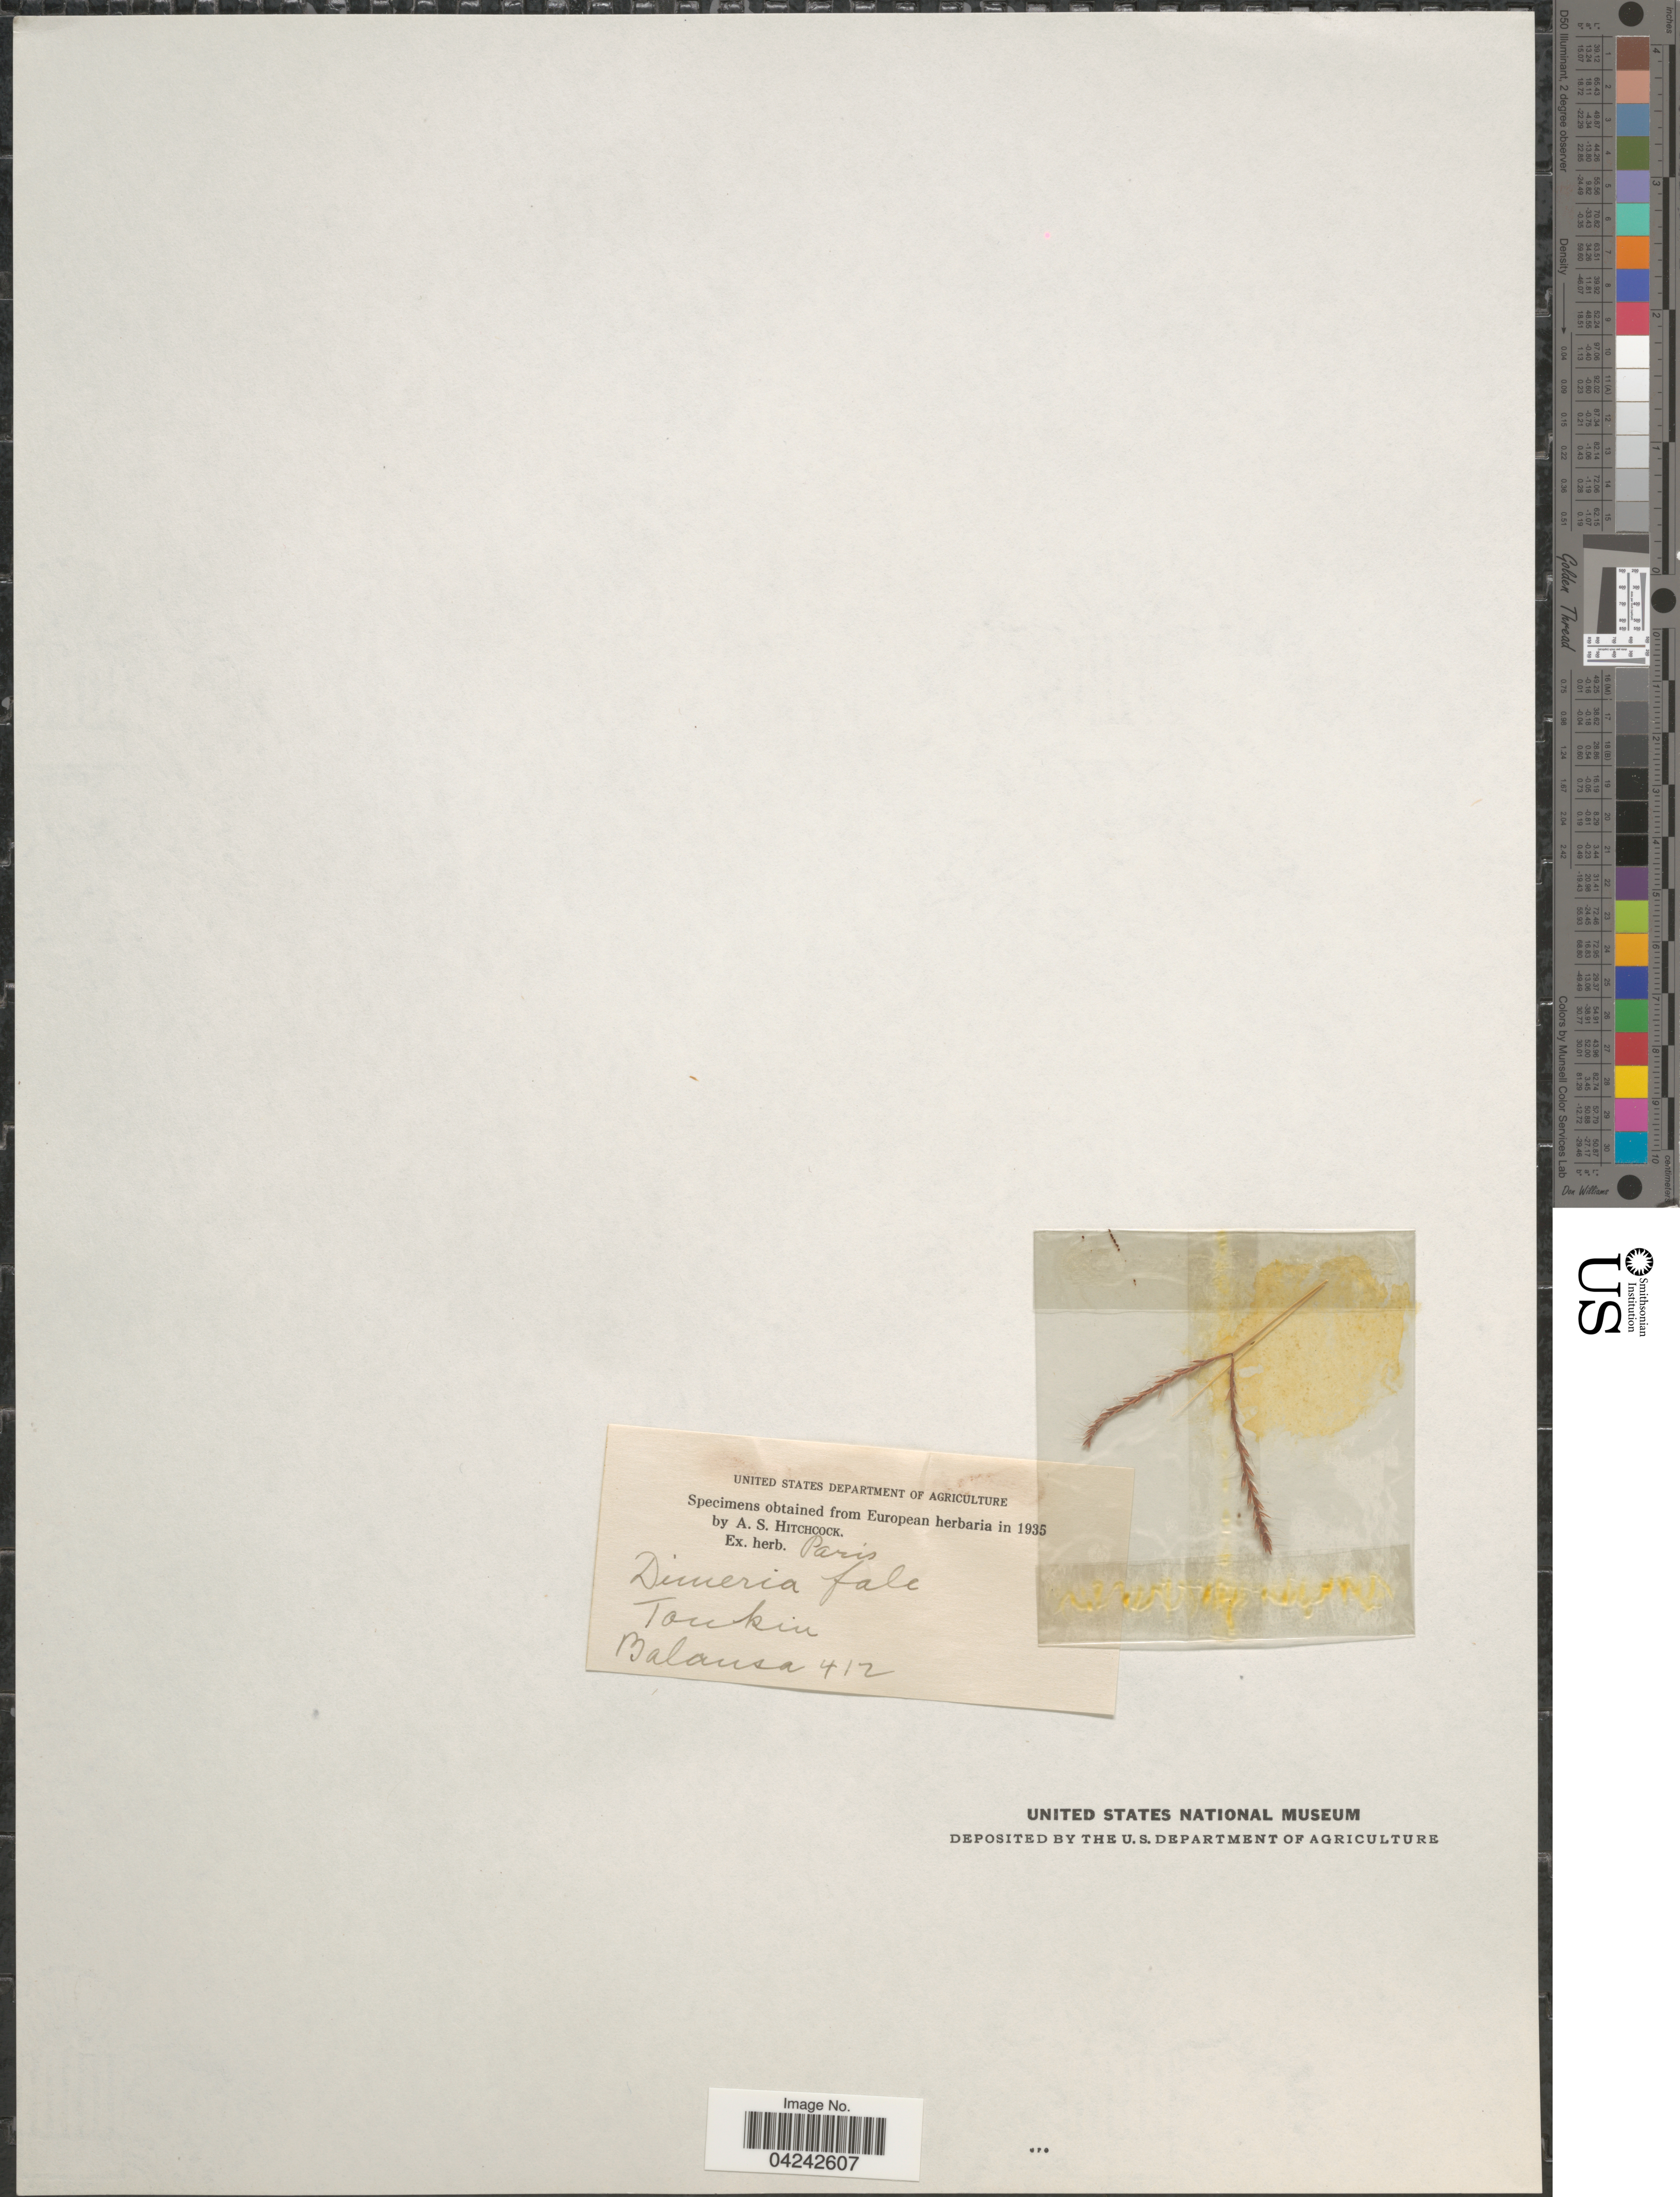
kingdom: Plantae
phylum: Tracheophyta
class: Liliopsida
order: Poales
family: Poaceae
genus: Dimeria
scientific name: Dimeria falcata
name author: Hack.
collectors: -. Balansa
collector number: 412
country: Vietnam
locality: Tonkin.